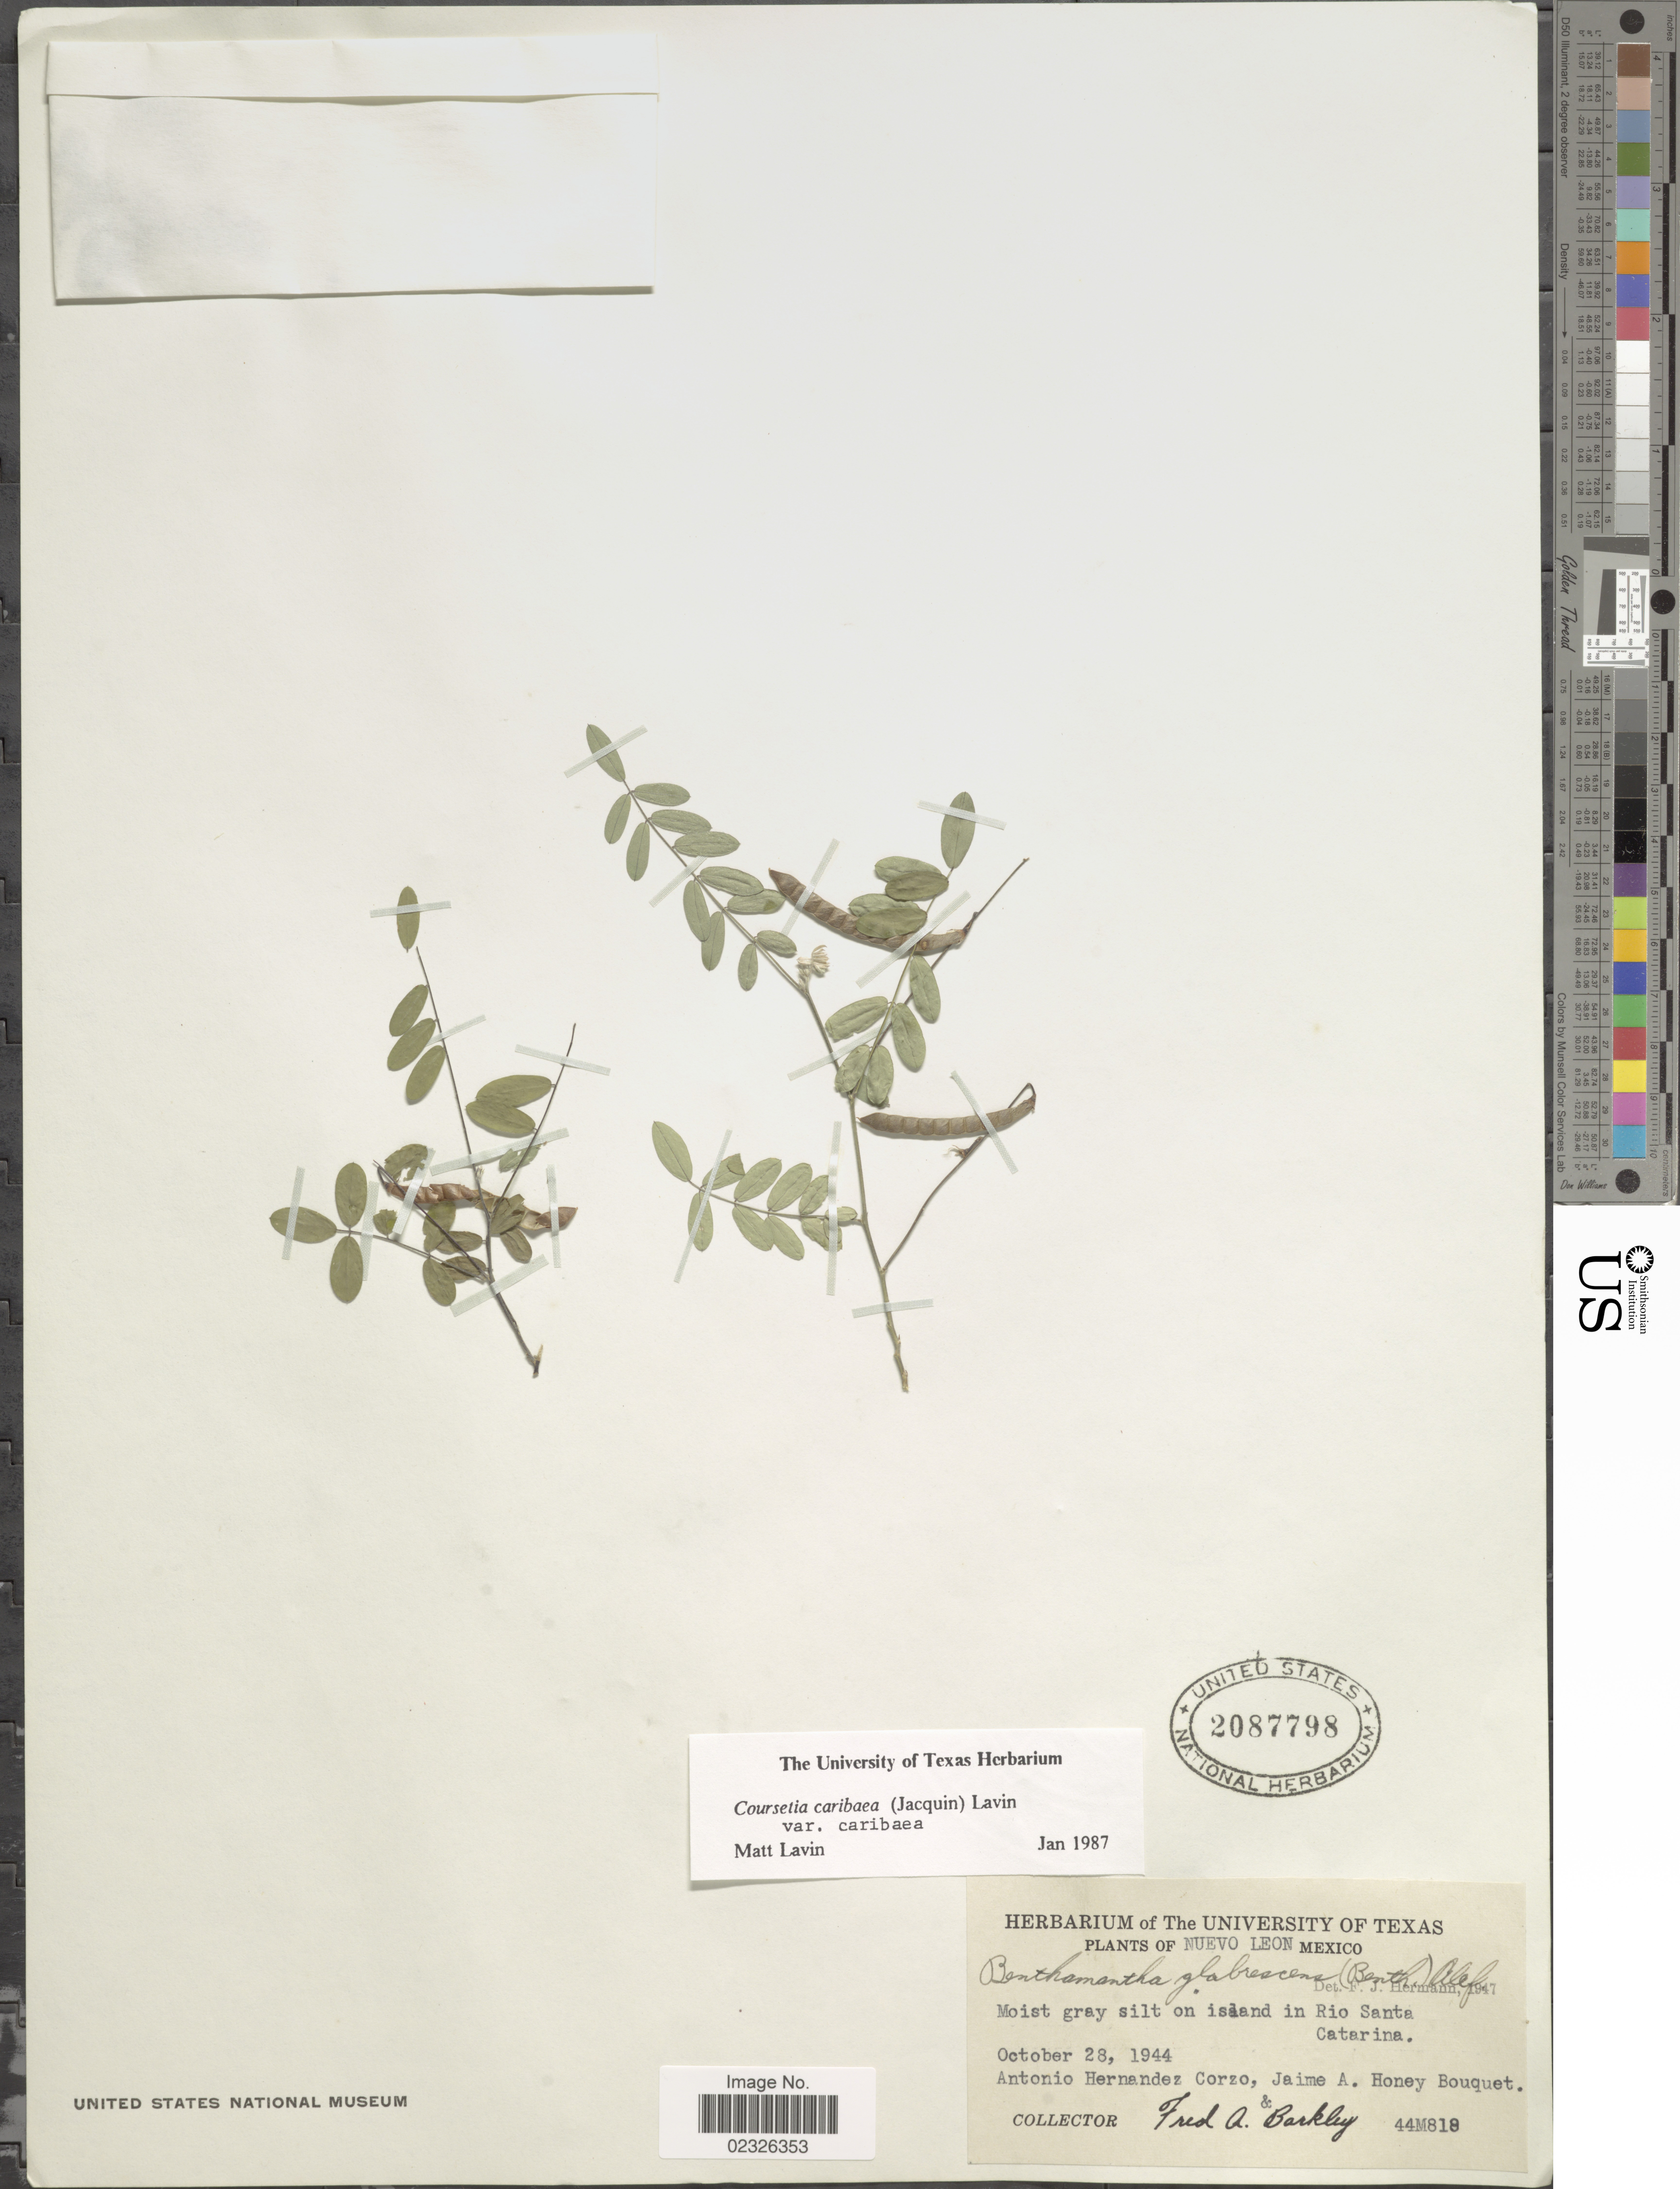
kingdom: Plantae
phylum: Tracheophyta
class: Magnoliopsida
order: Fabales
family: Fabaceae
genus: Coursetia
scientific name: Coursetia caribaea var. caribaea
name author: (Jacq.) Lavin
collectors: F. A. Barkley, A. Hernandez-Corzo & Honey Bouquet, J. A.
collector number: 44M818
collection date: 1944-10-28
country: Mexico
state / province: Nuevo León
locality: Moist gray silt on island in Rio Santa Catarina.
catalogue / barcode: US 2087798